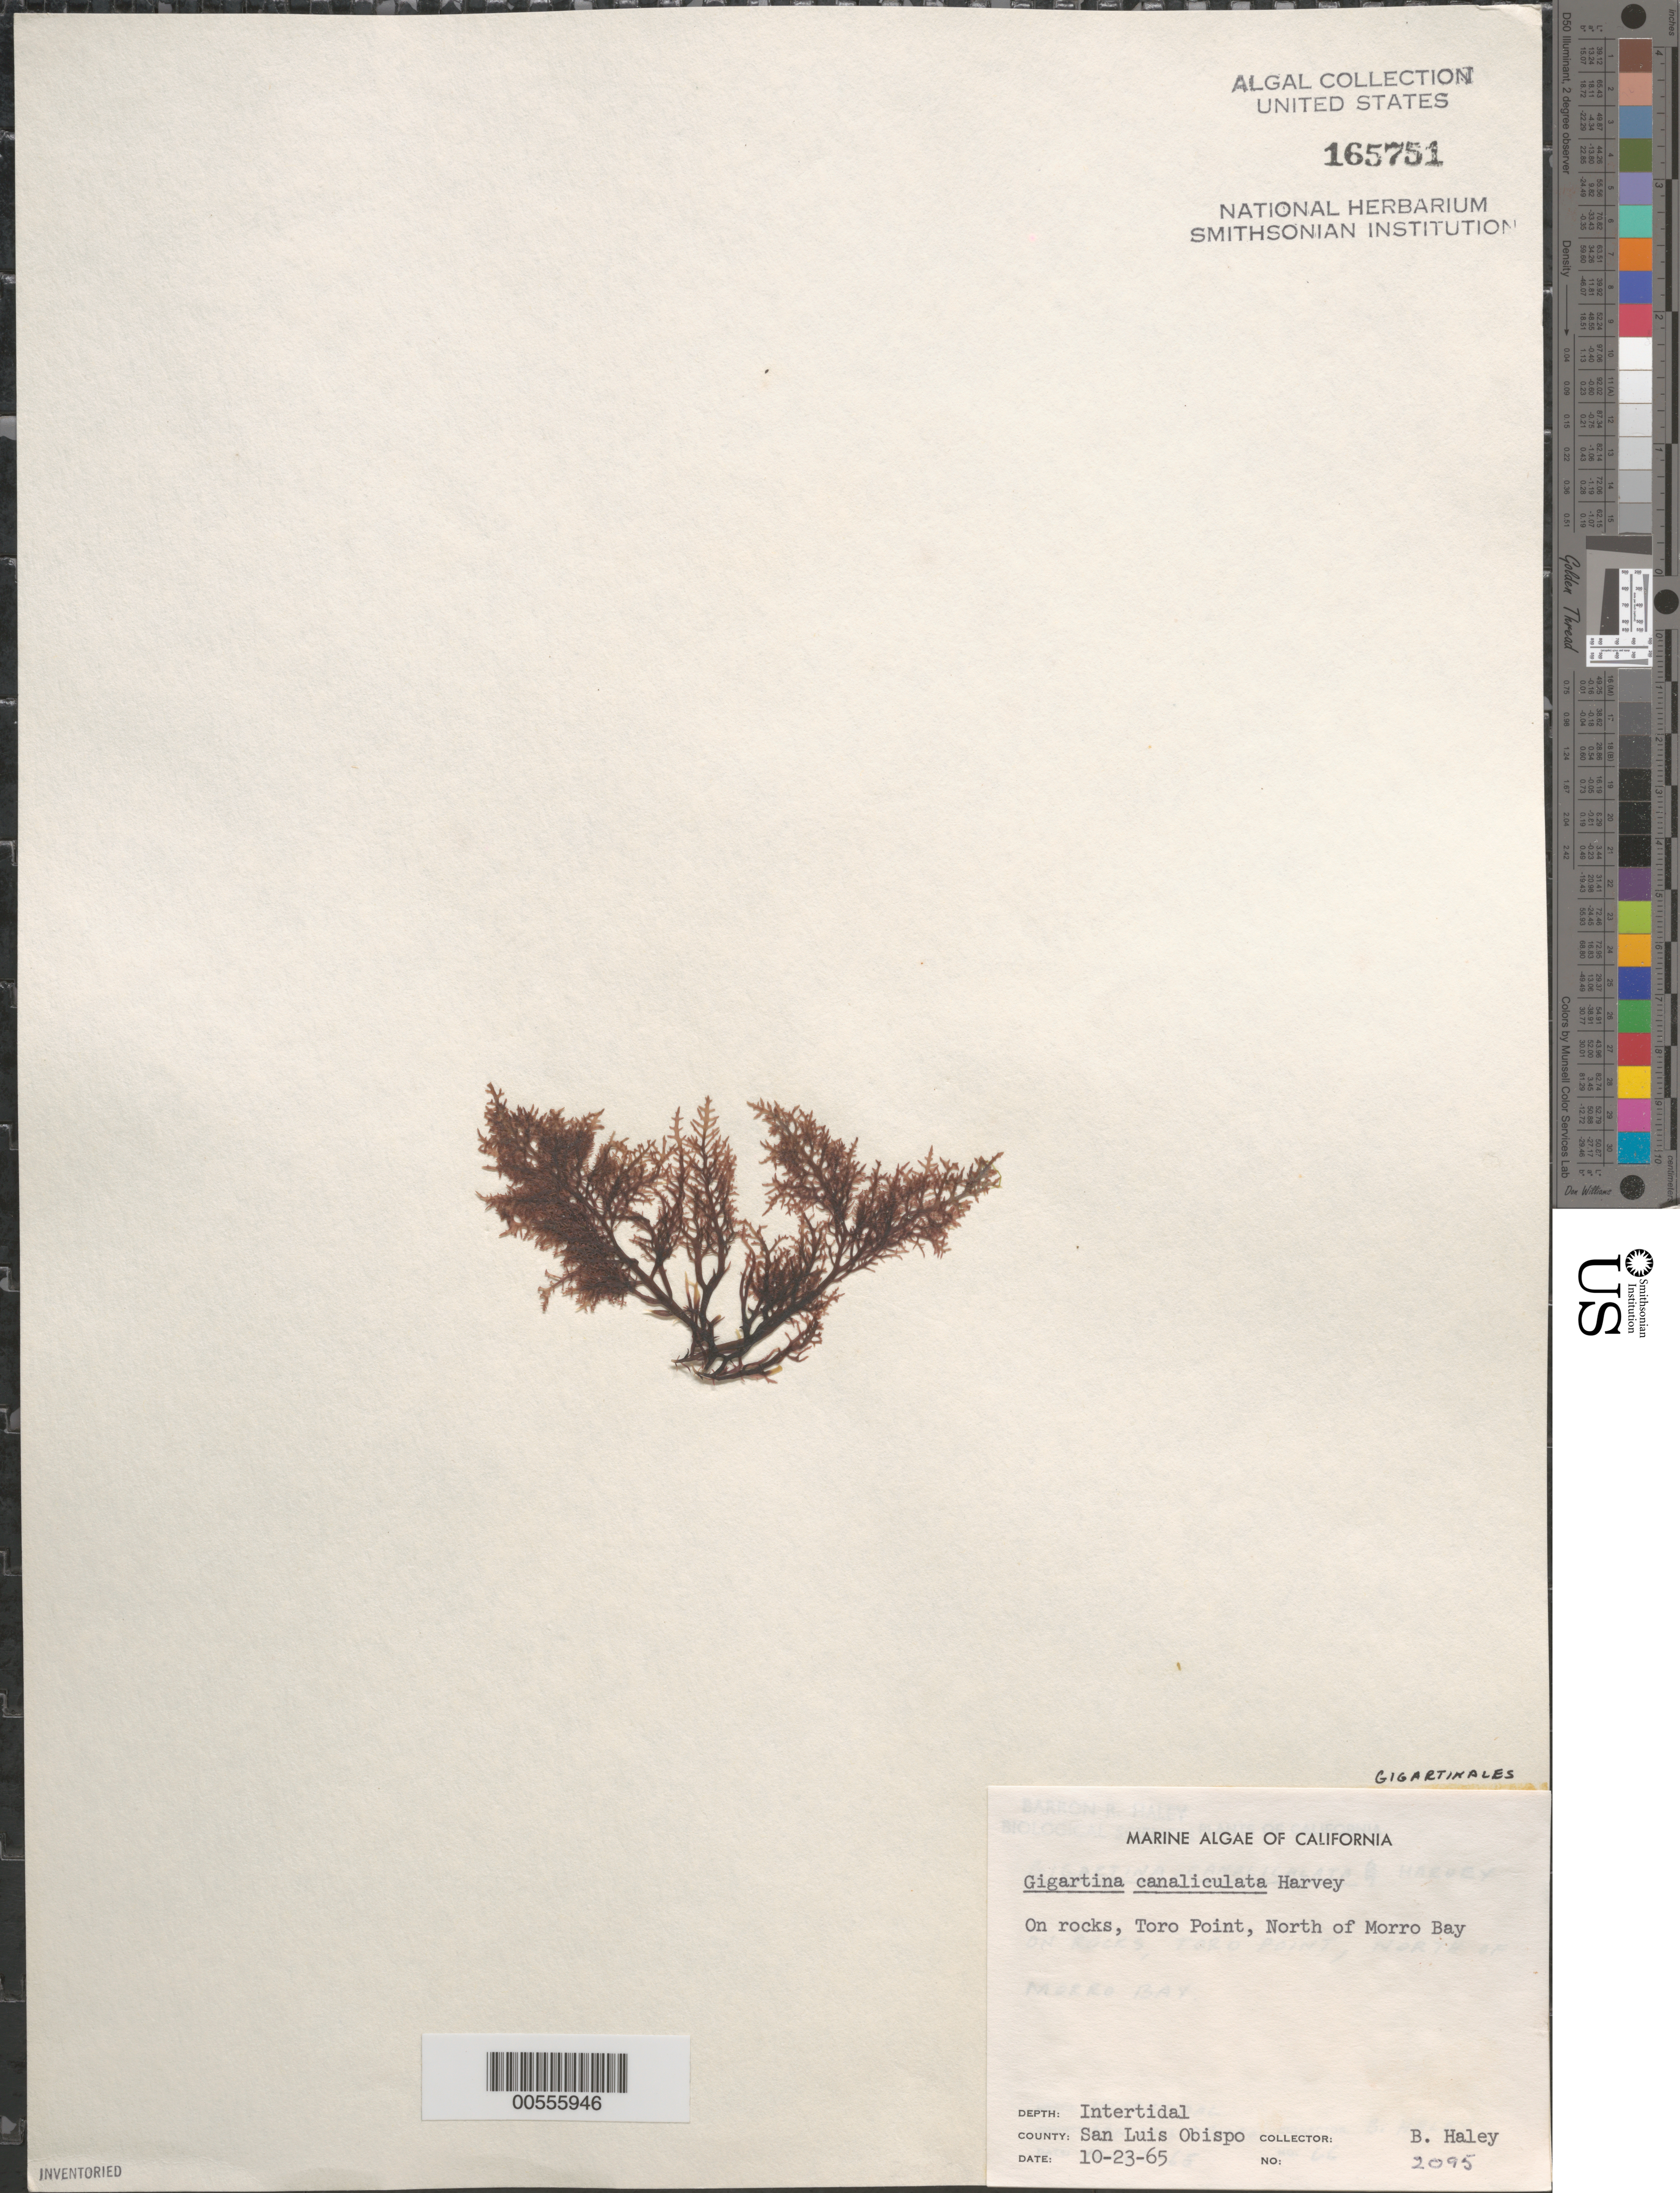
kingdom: Plantae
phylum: Rhodophyta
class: Florideophyceae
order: Gigartinales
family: Gigartinaceae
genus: Chondracanthus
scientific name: Chondracanthus canaliculatus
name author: (Harv.) Guiry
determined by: Algae name updating Project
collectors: B. Haley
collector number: Neushul 2095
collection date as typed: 23 Oct 1965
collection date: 1965-10-23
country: United States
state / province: California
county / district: San Luis Obispo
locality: Toro Point, north of Morro Bay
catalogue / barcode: US 165751